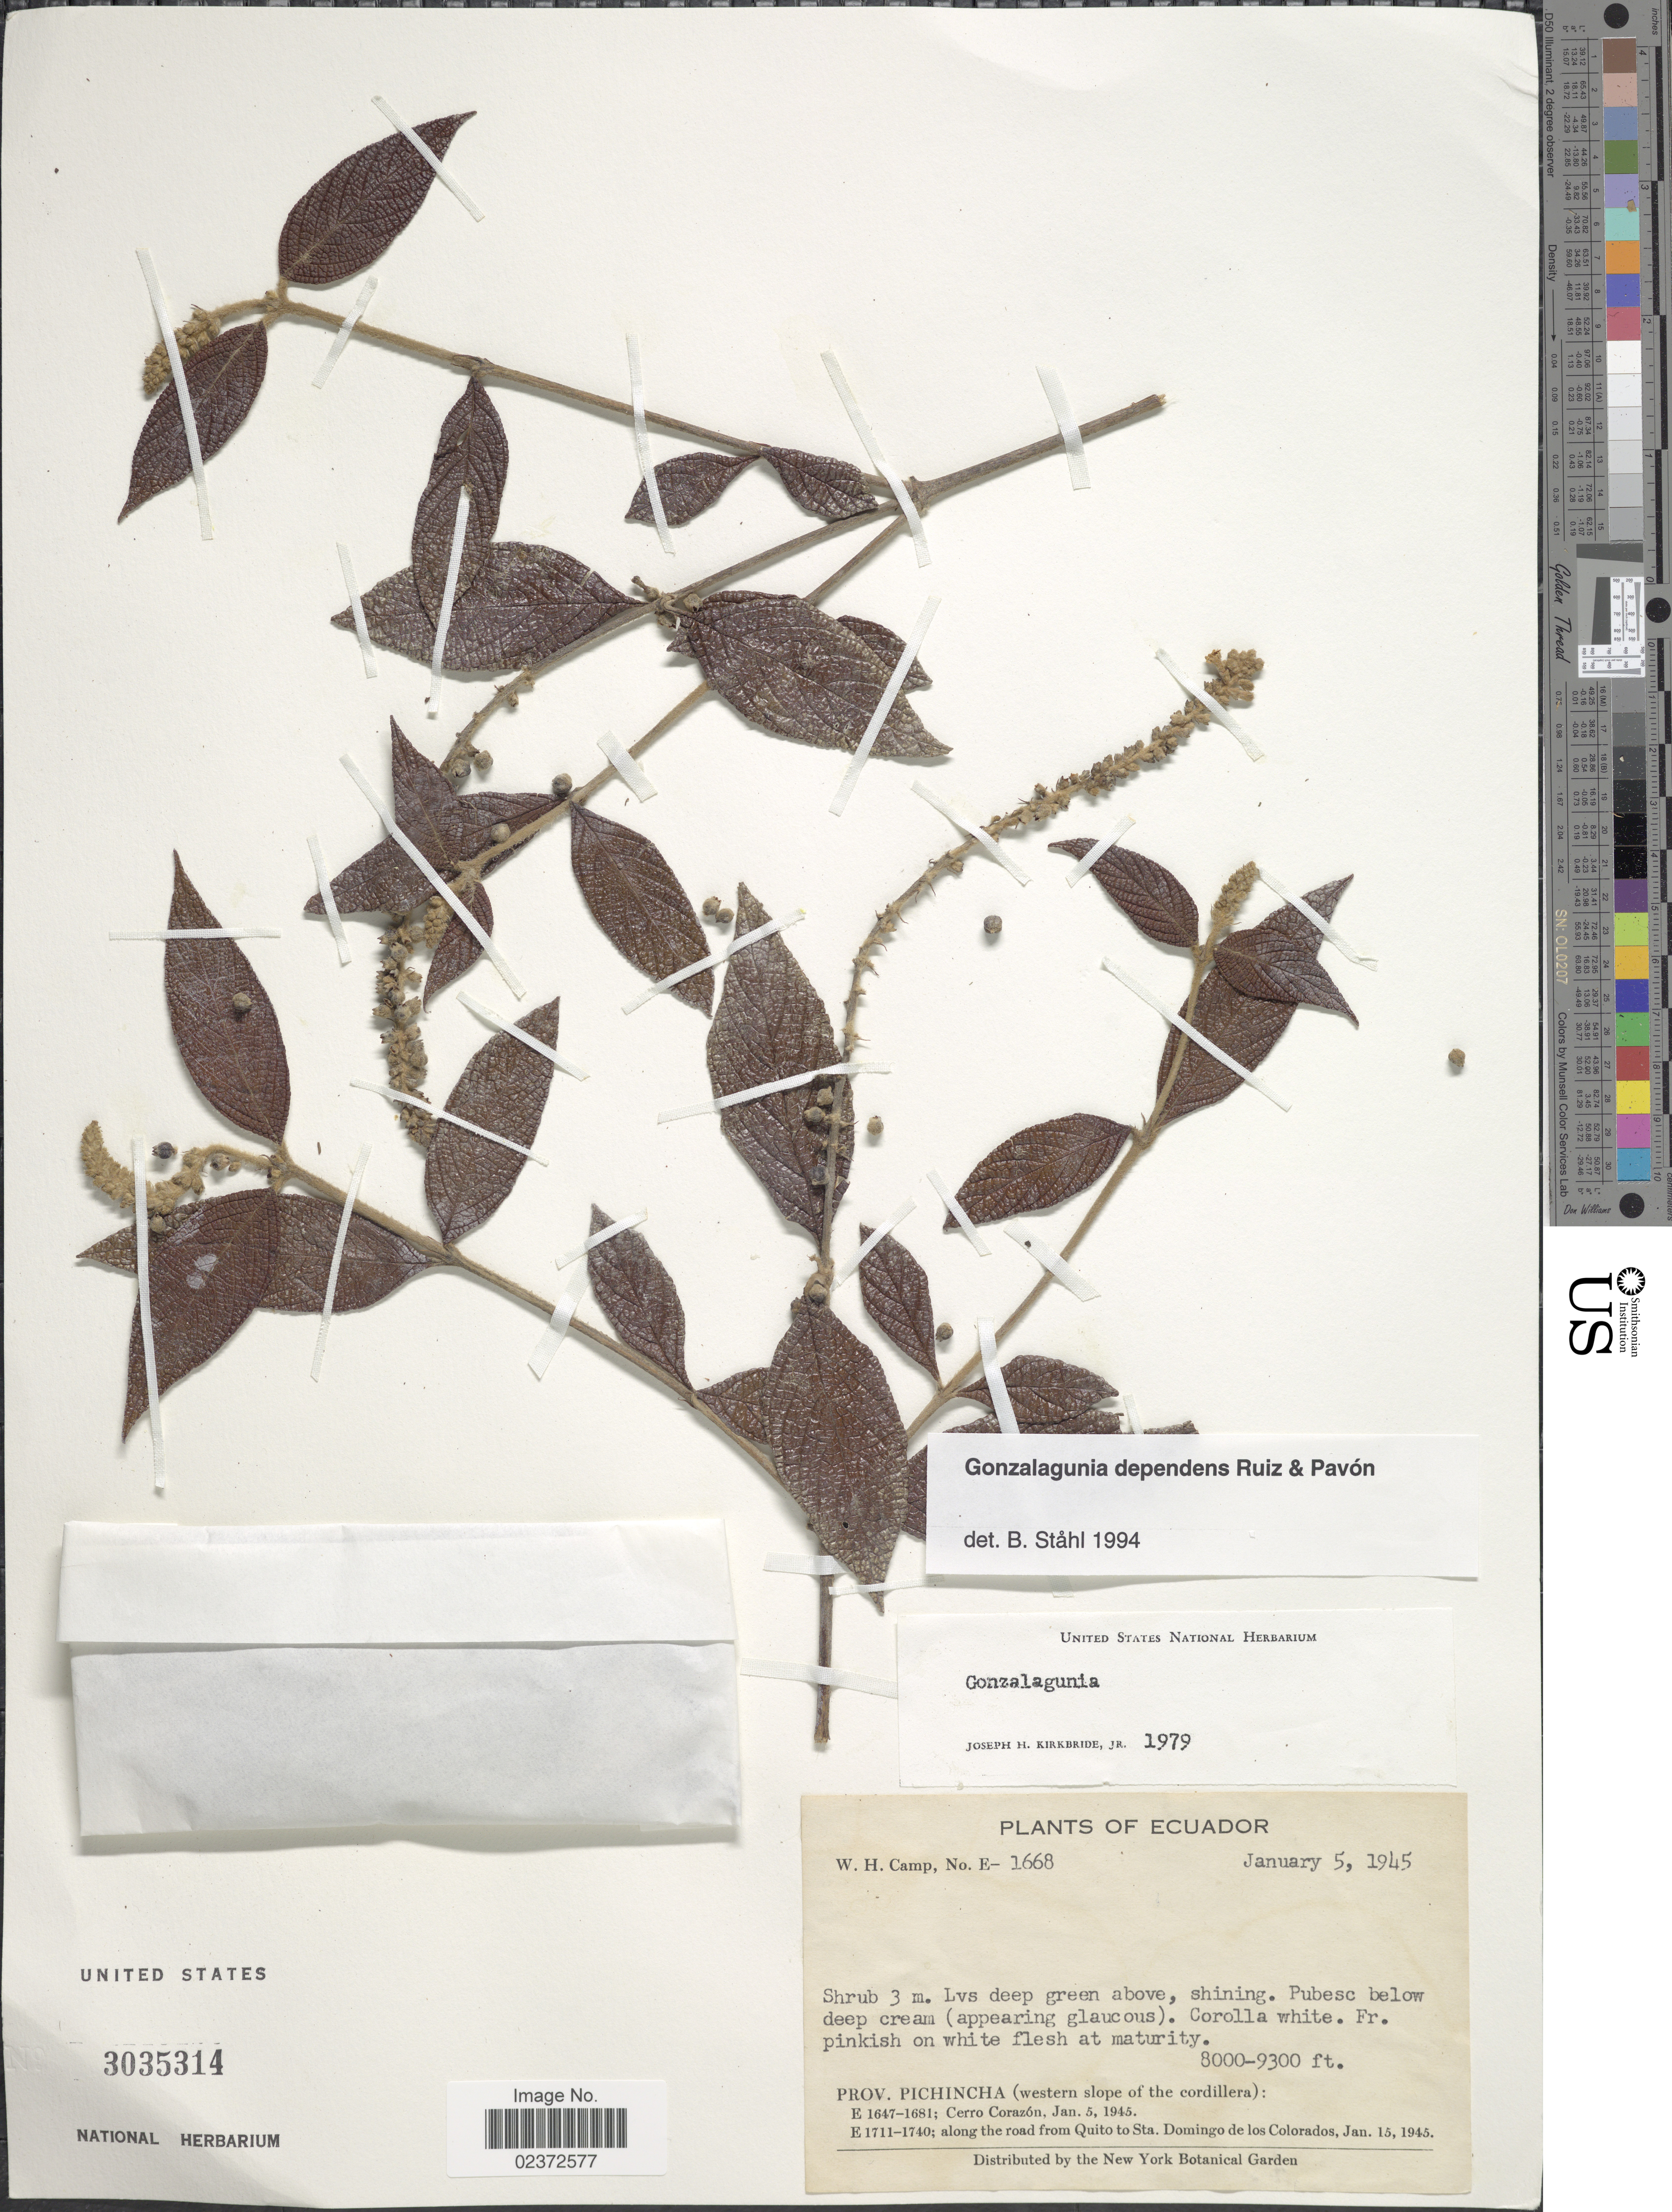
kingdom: Plantae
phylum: Tracheophyta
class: Magnoliopsida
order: Gentianales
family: Rubiaceae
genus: Gonzalagunia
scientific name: Gonzalagunia dependens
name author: Ruiz & Pav.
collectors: W. H. Camp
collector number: E-1668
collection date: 1945-01-05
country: Ecuador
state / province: Pichincha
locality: (Western slope of the cordillera): Cerro Corazon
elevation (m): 2438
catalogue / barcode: US 3035314